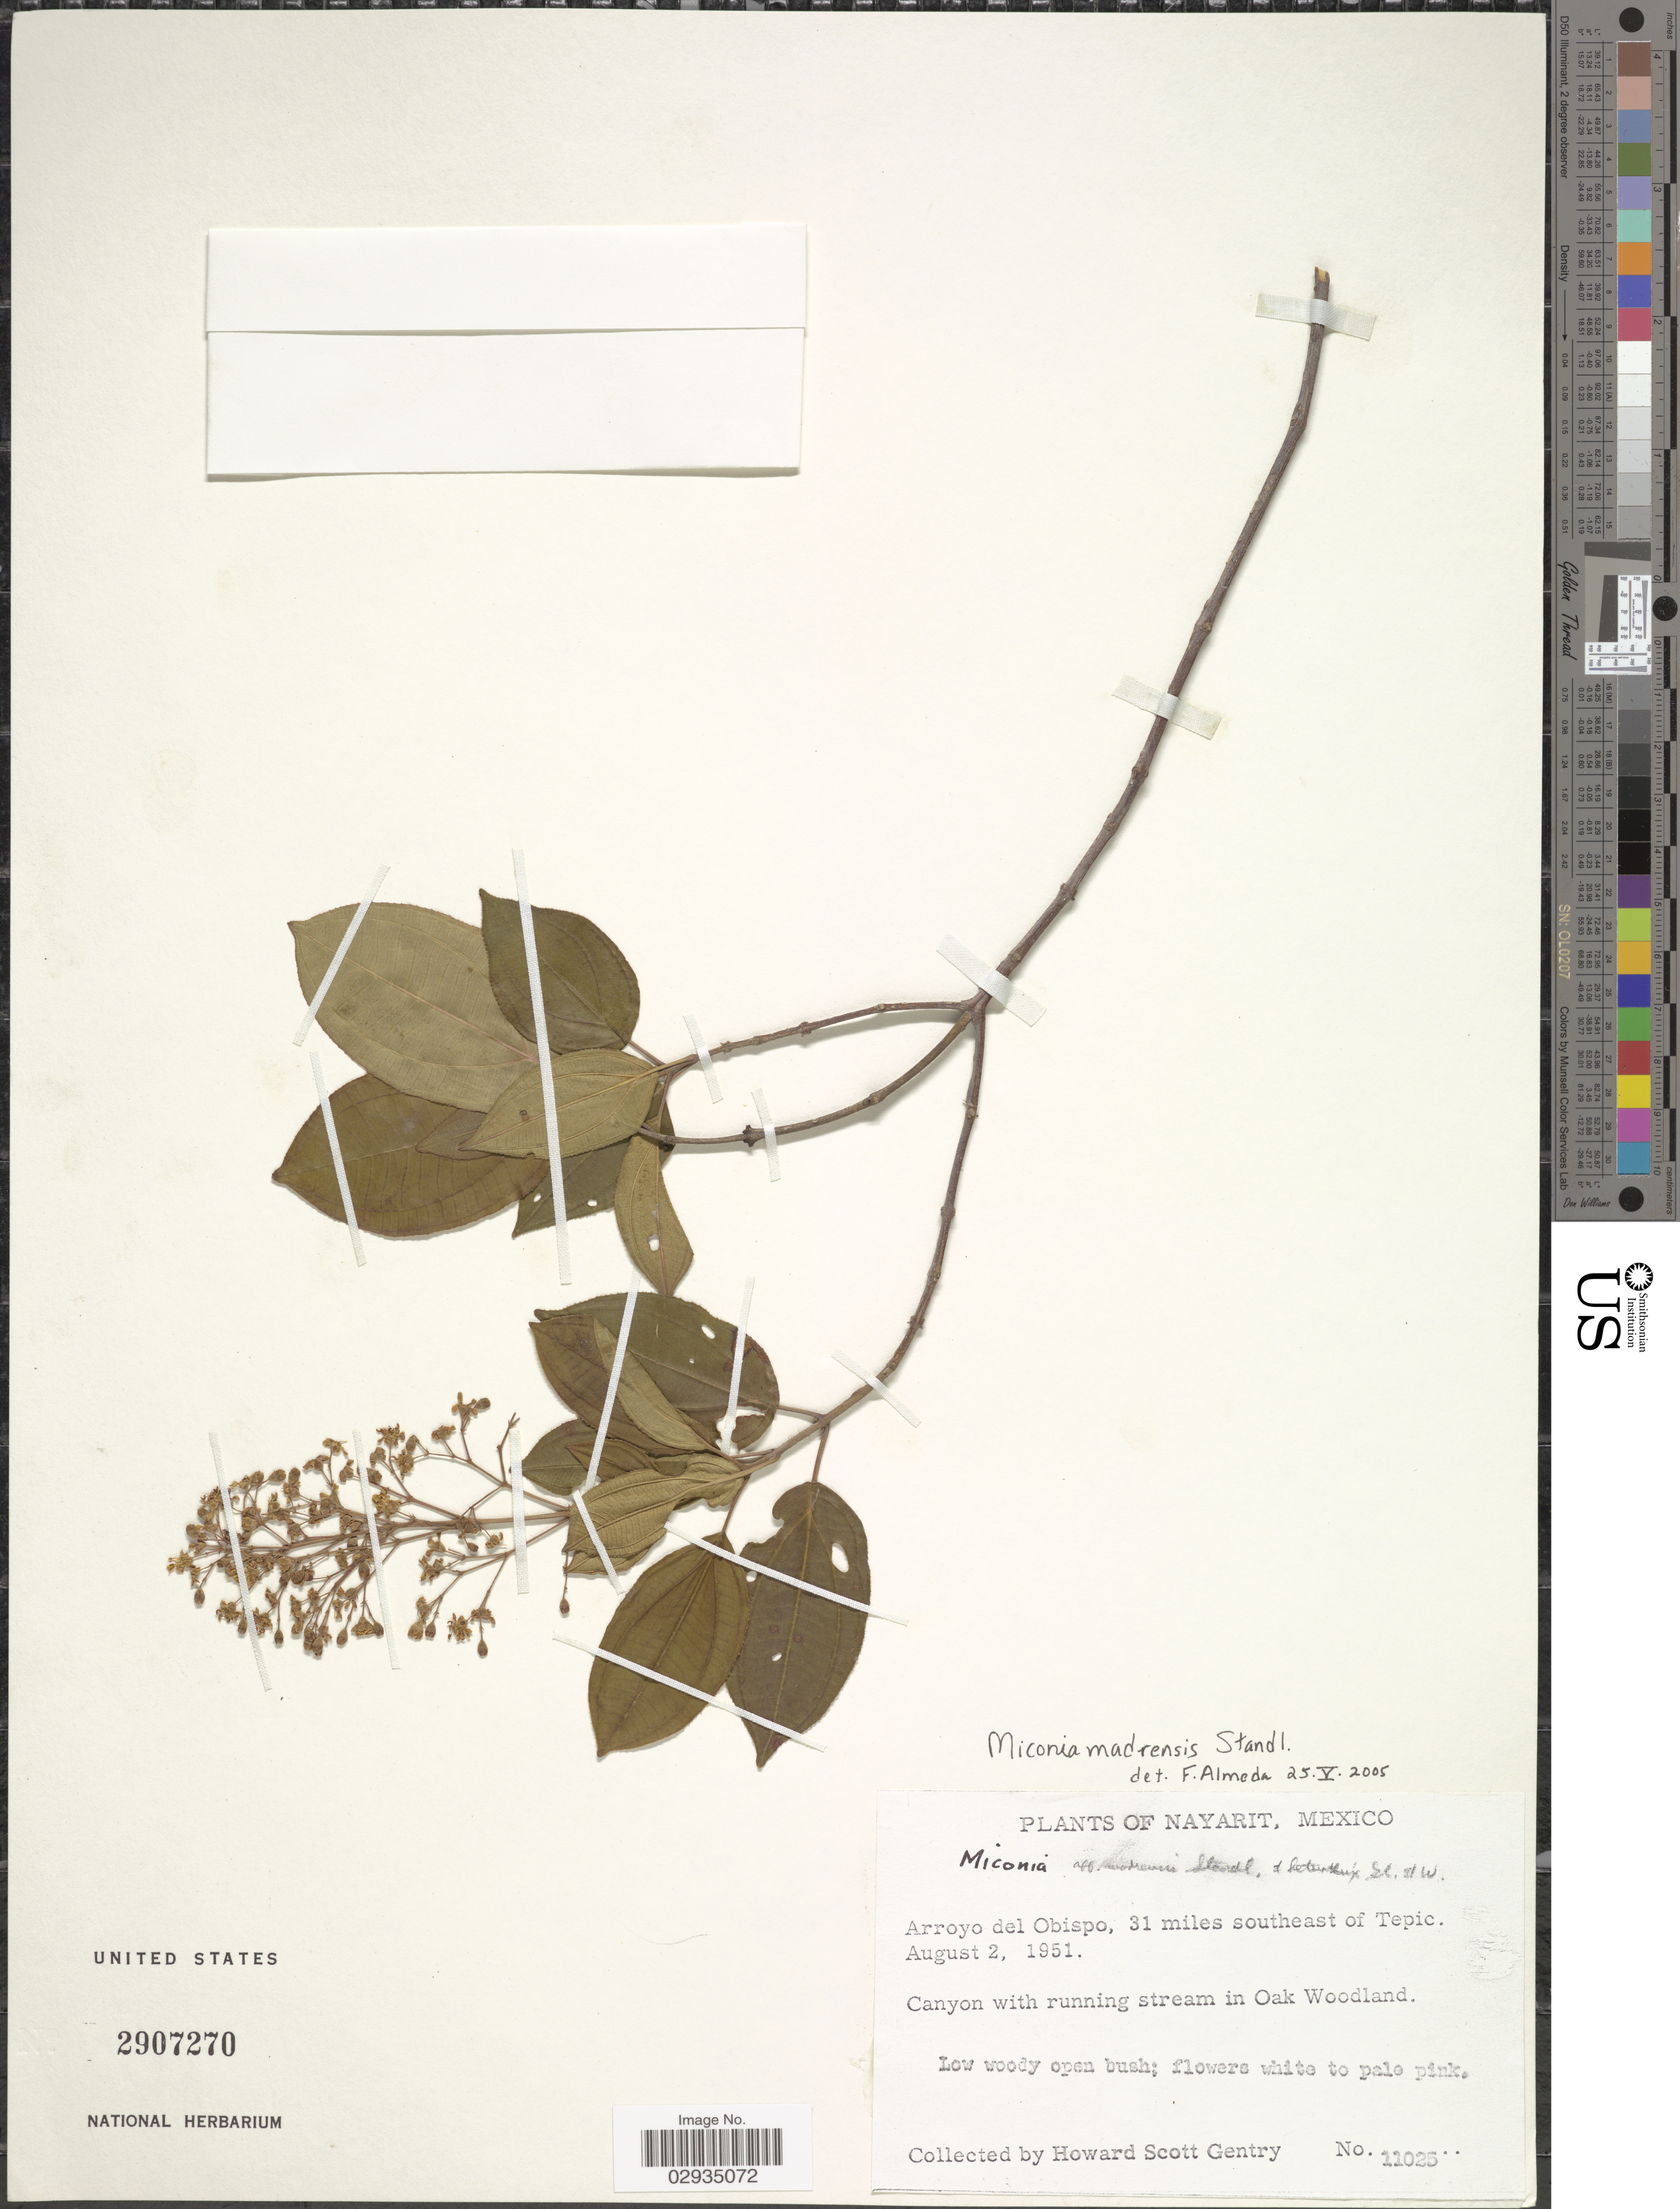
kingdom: Plantae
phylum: Tracheophyta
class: Magnoliopsida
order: Myrtales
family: Melastomataceae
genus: Miconia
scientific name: Miconia madrensis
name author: Standl.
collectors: H. S. Gentry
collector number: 11025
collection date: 1951-08-02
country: Mexico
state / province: Nayarit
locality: Arroyo del Obispo, 31 miles southeast of Tepic. Canyon with running stream in Oak Woodland.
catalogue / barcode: US 2907270